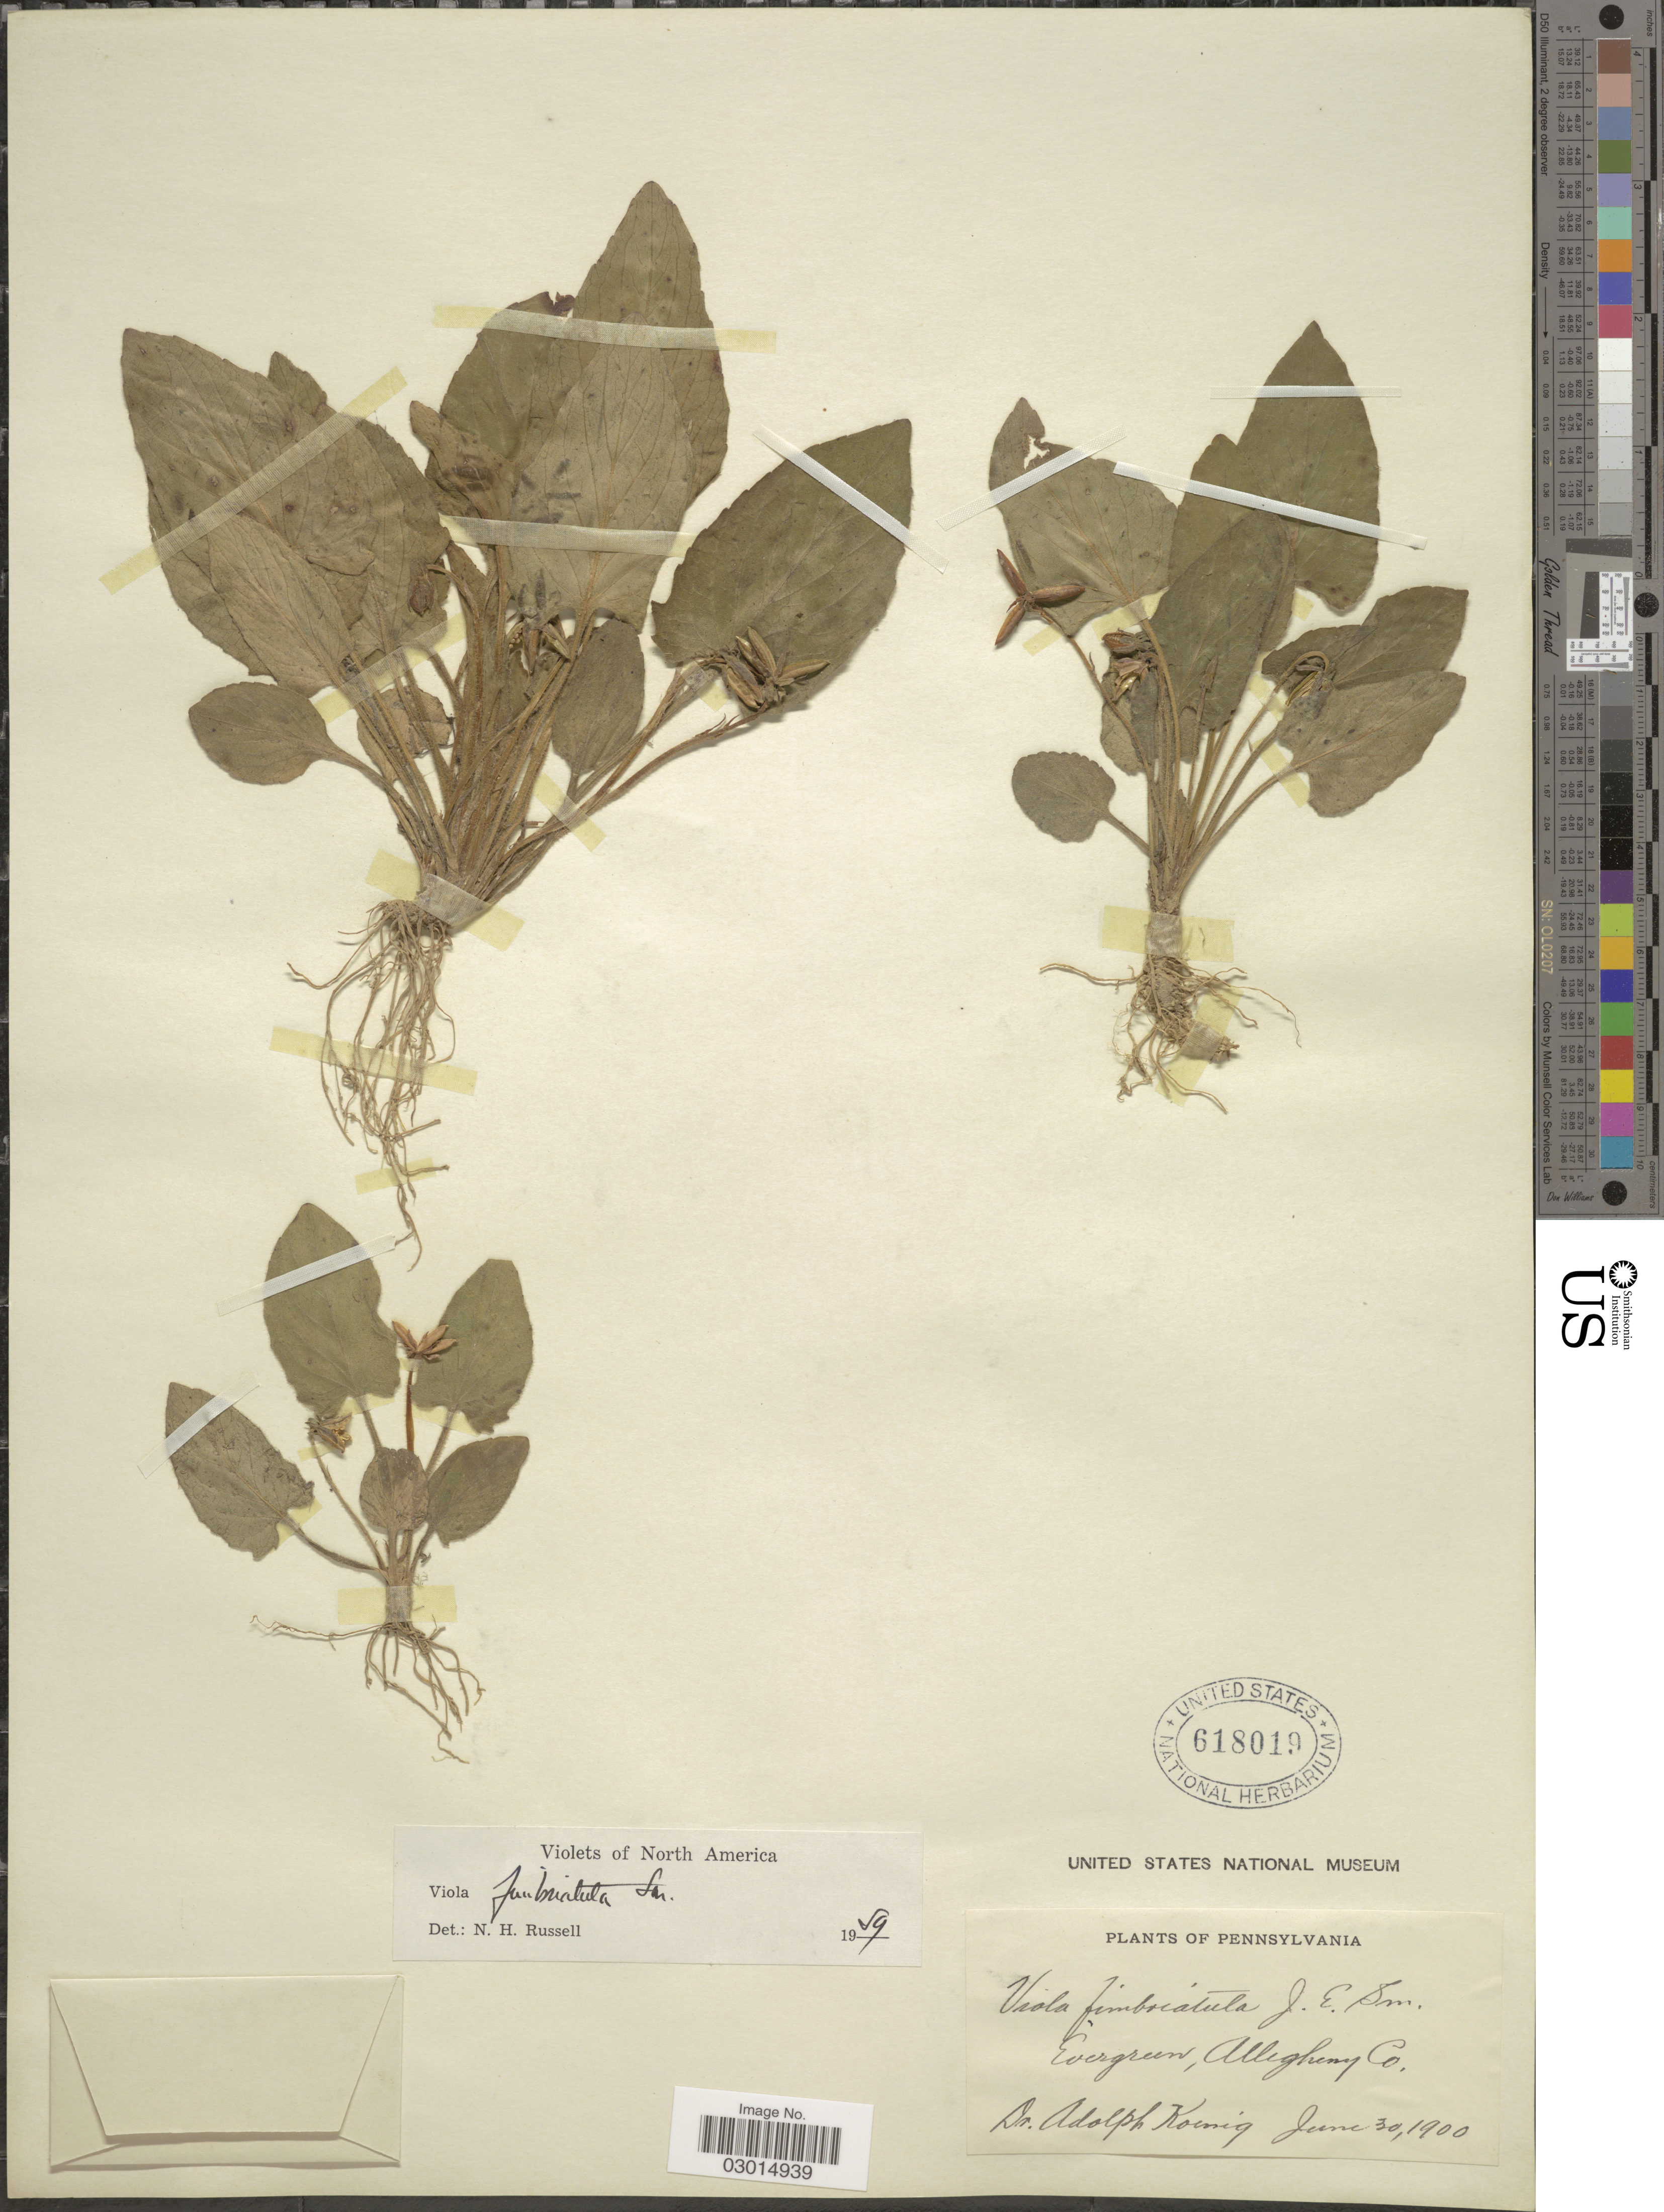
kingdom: Plantae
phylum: Tracheophyta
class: Magnoliopsida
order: Malpighiales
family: Violaceae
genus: Viola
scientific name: Viola fimbriatula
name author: Small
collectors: A. Koenig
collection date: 1900-06-30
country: United States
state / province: Pennsylvania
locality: Evergreen, Allegheny Co.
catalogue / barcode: US 618019